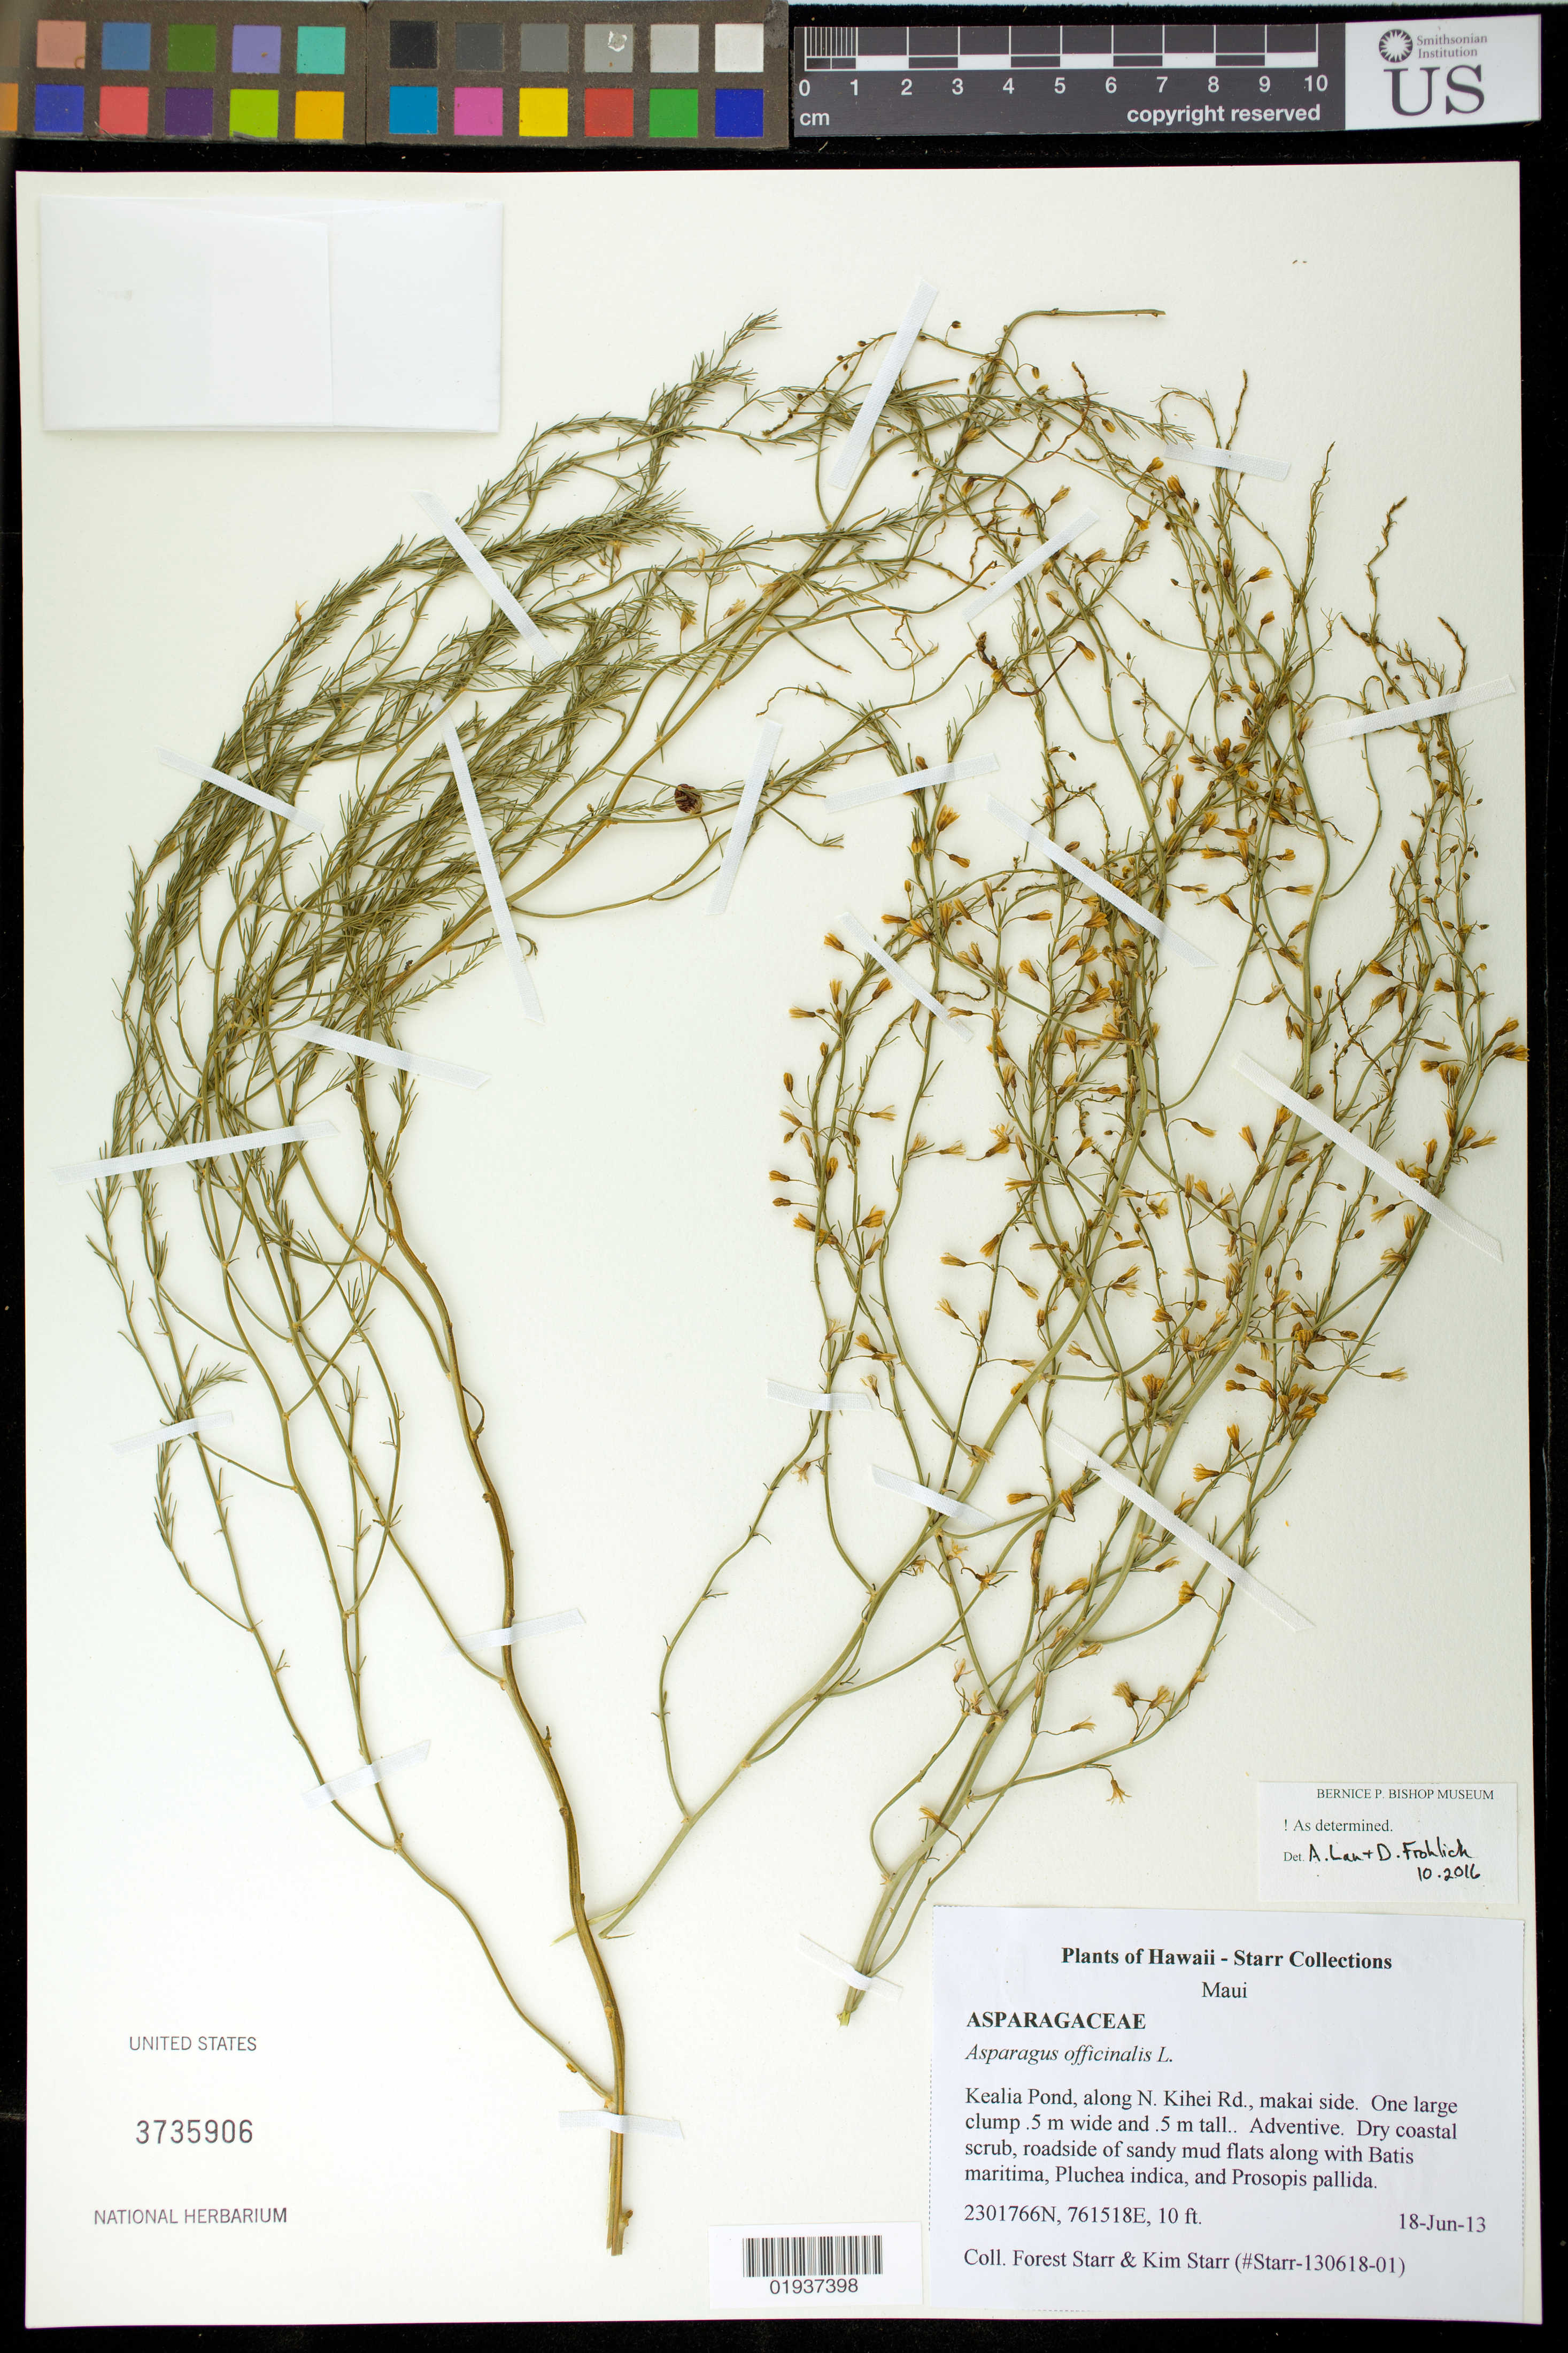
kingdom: Plantae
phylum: Tracheophyta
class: Liliopsida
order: Asparagales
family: Asparagaceae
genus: Asparagus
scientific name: Asparagus officinalis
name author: L.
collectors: F. Starr & K. Starr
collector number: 130618-01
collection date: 2013-06-18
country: United States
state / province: Hawaii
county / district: Maui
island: Maui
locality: Kealia Pond, along N. Kihei Rd., makai side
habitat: Dry coastal scrub, roadside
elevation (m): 3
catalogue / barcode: US 3735906